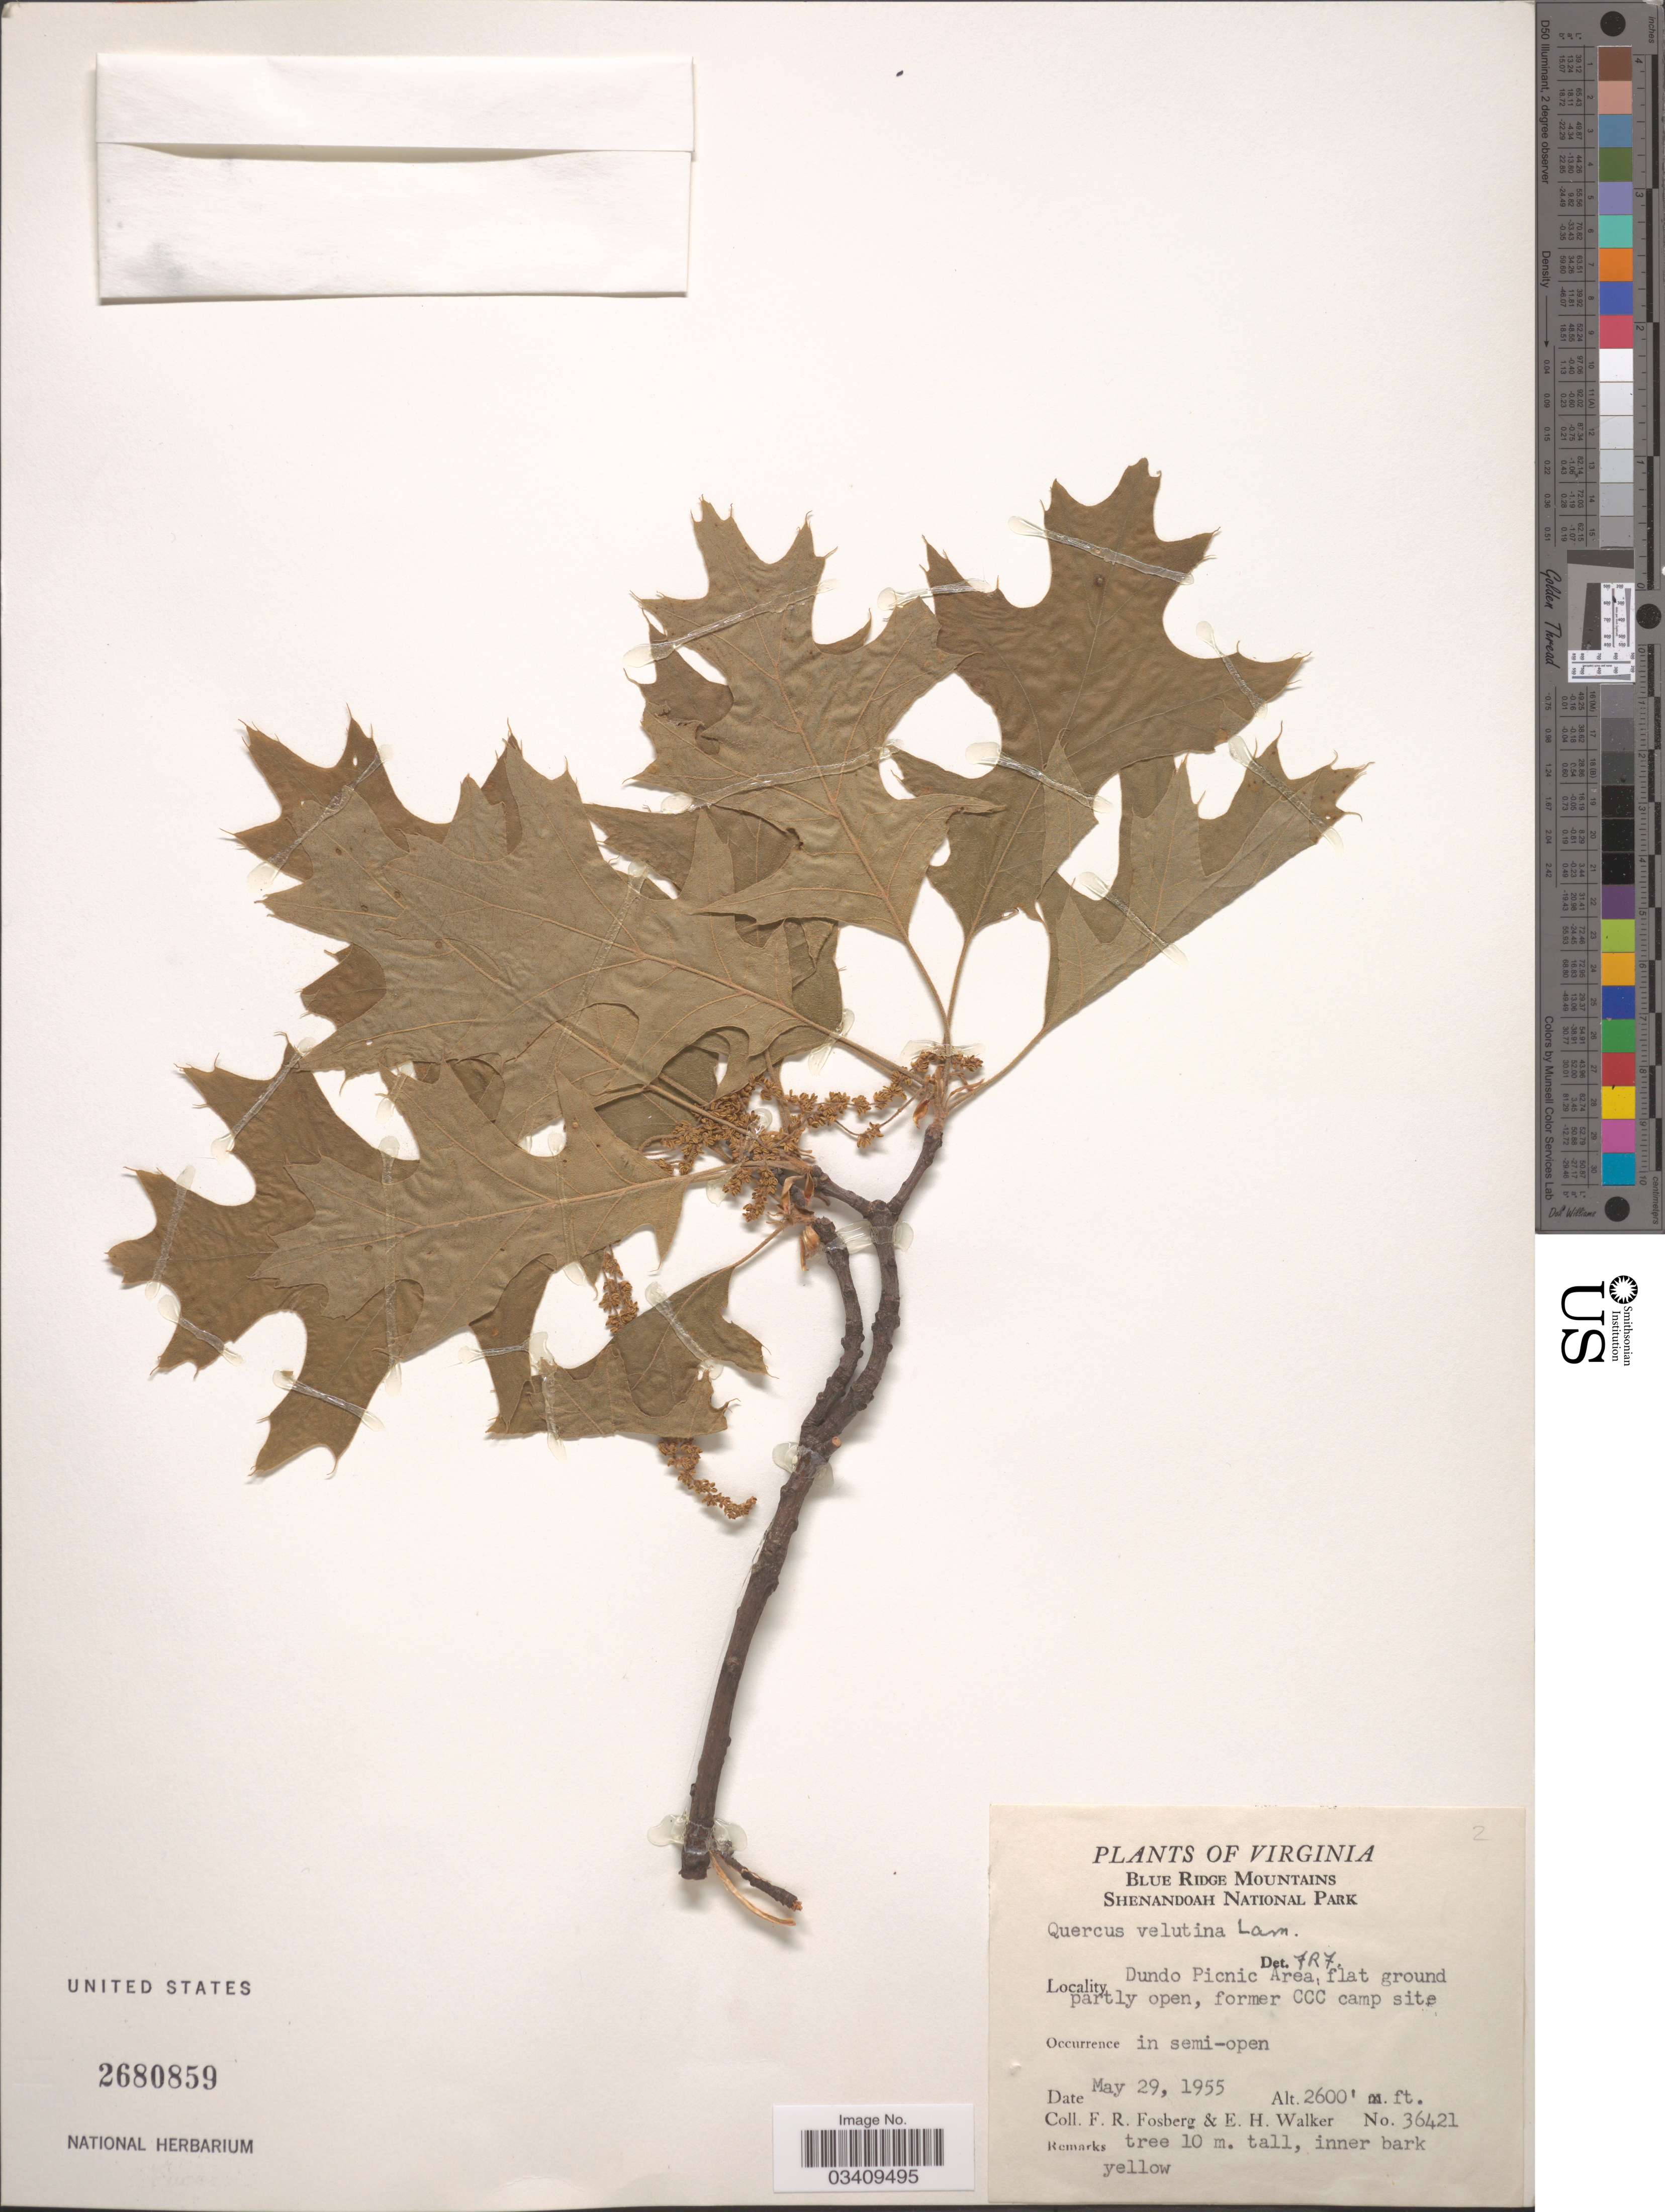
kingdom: Plantae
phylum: Tracheophyta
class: Magnoliopsida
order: Fagales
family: Fagaceae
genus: Quercus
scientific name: Quercus velutina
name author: Lam.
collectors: F. R. Fosberg & E. H. Walker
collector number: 36421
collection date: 1955-05-29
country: United States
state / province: Virginia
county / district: Rockingham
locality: Blue Ridge Mountains. Shenandoah National Park. Dundo Picnic Area, flat ground partly open, former CCC camp site.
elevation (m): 792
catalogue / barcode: US 2680859